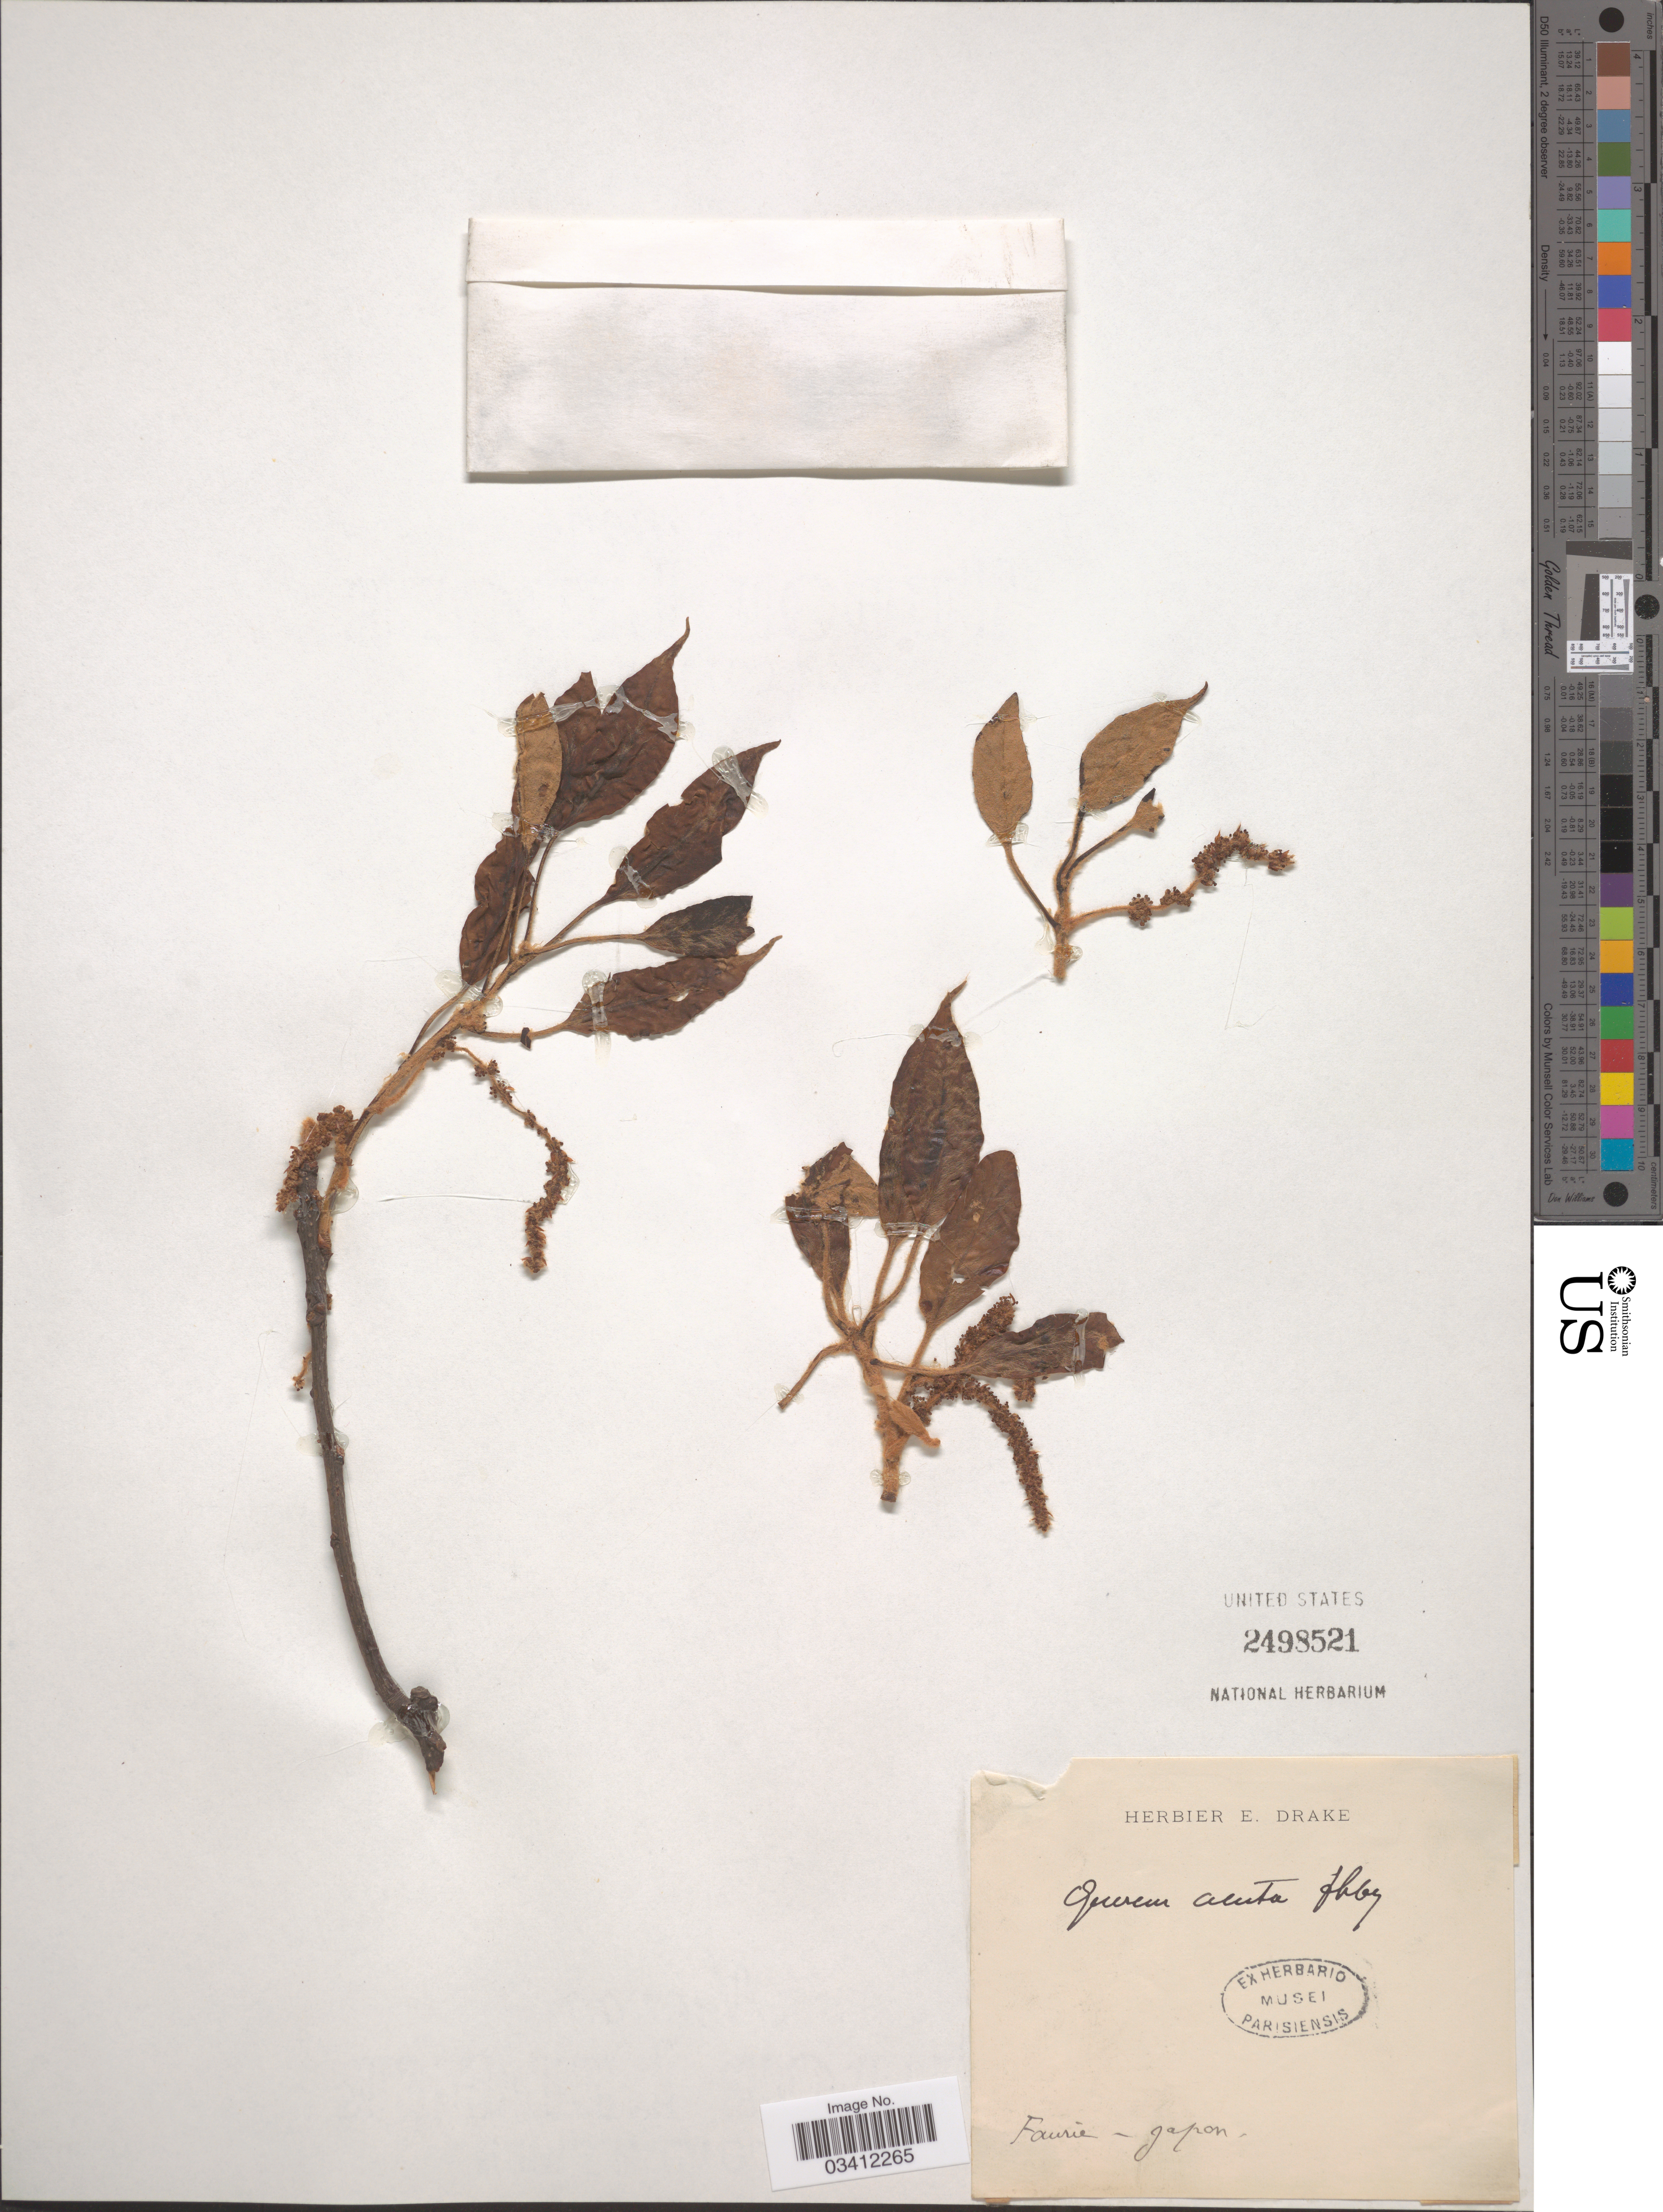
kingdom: Plantae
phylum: Tracheophyta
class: Magnoliopsida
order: Fagales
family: Fagaceae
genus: Quercus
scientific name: Quercus sessiliflora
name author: Salisb.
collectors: -. Faurie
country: Japan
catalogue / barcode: US 2498521